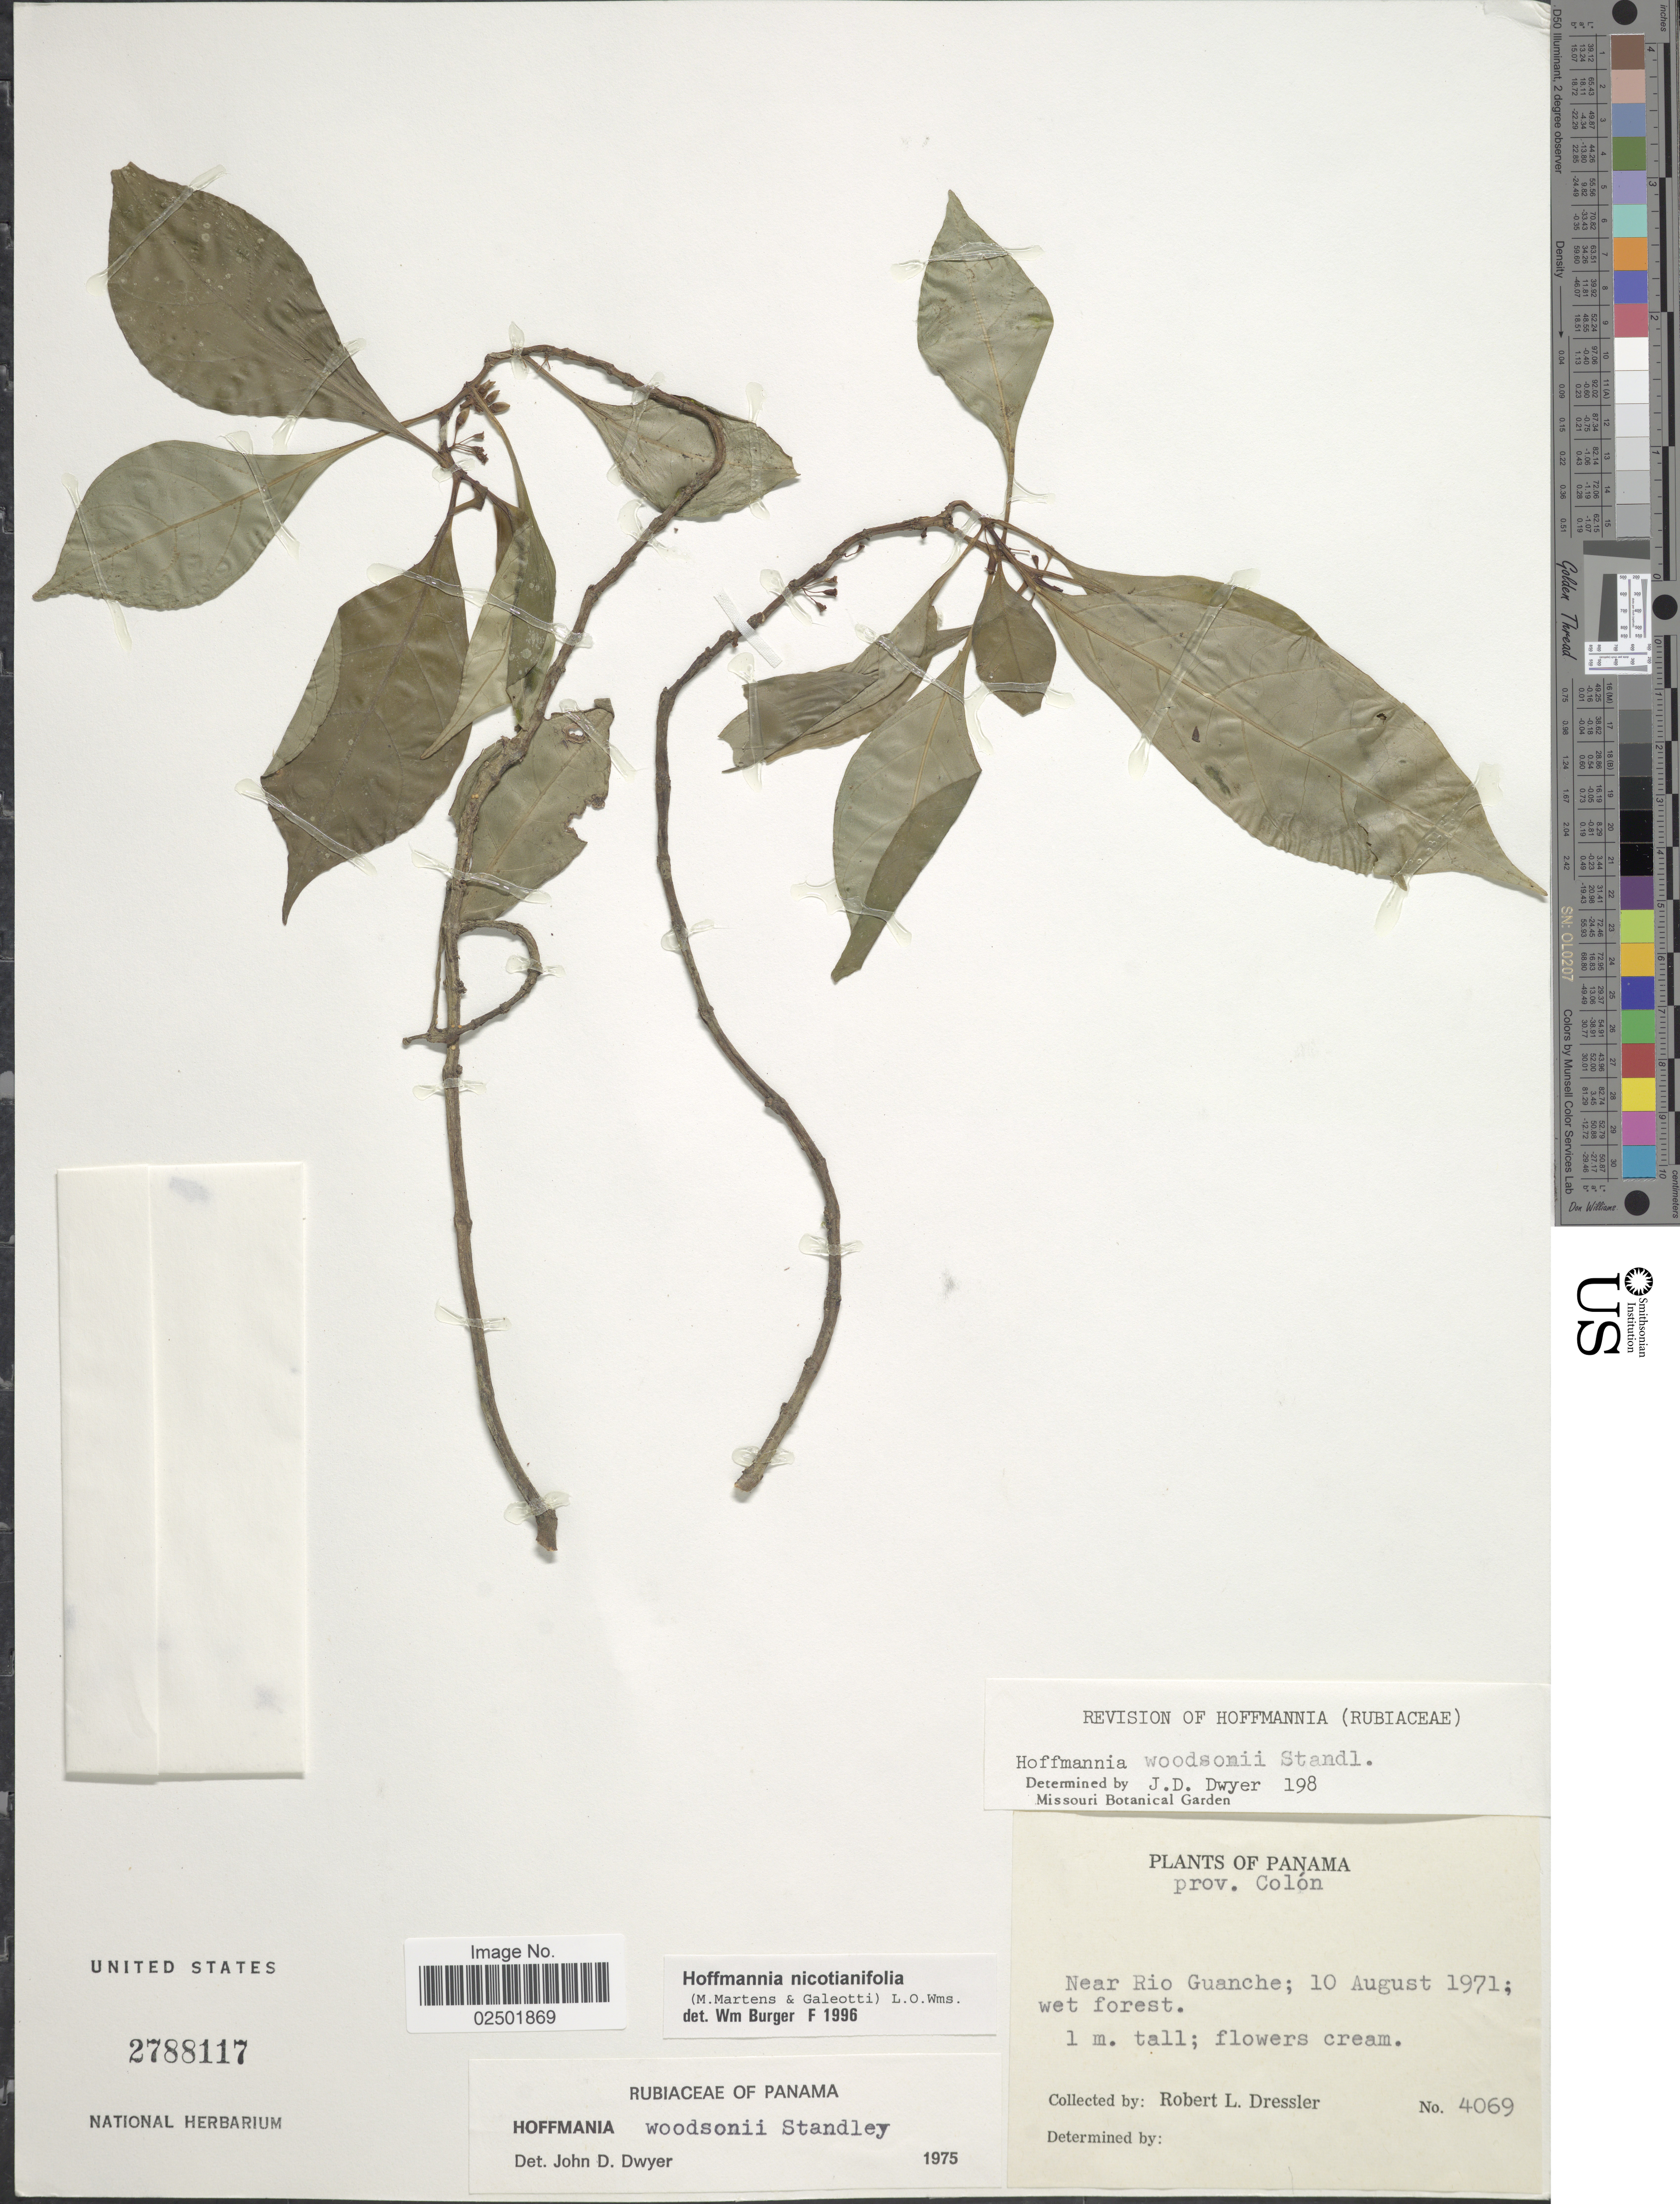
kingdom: Plantae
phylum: Tracheophyta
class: Magnoliopsida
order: Gentianales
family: Rubiaceae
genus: Hoffmannia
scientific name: Hoffmannia nicotianifolia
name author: (M. Martens & Galeoti) L.O. Williams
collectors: R. Dressler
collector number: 4069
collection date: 1971-08-10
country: Panama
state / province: Colón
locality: Near Rio Guanche; wet forest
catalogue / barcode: US 2788117